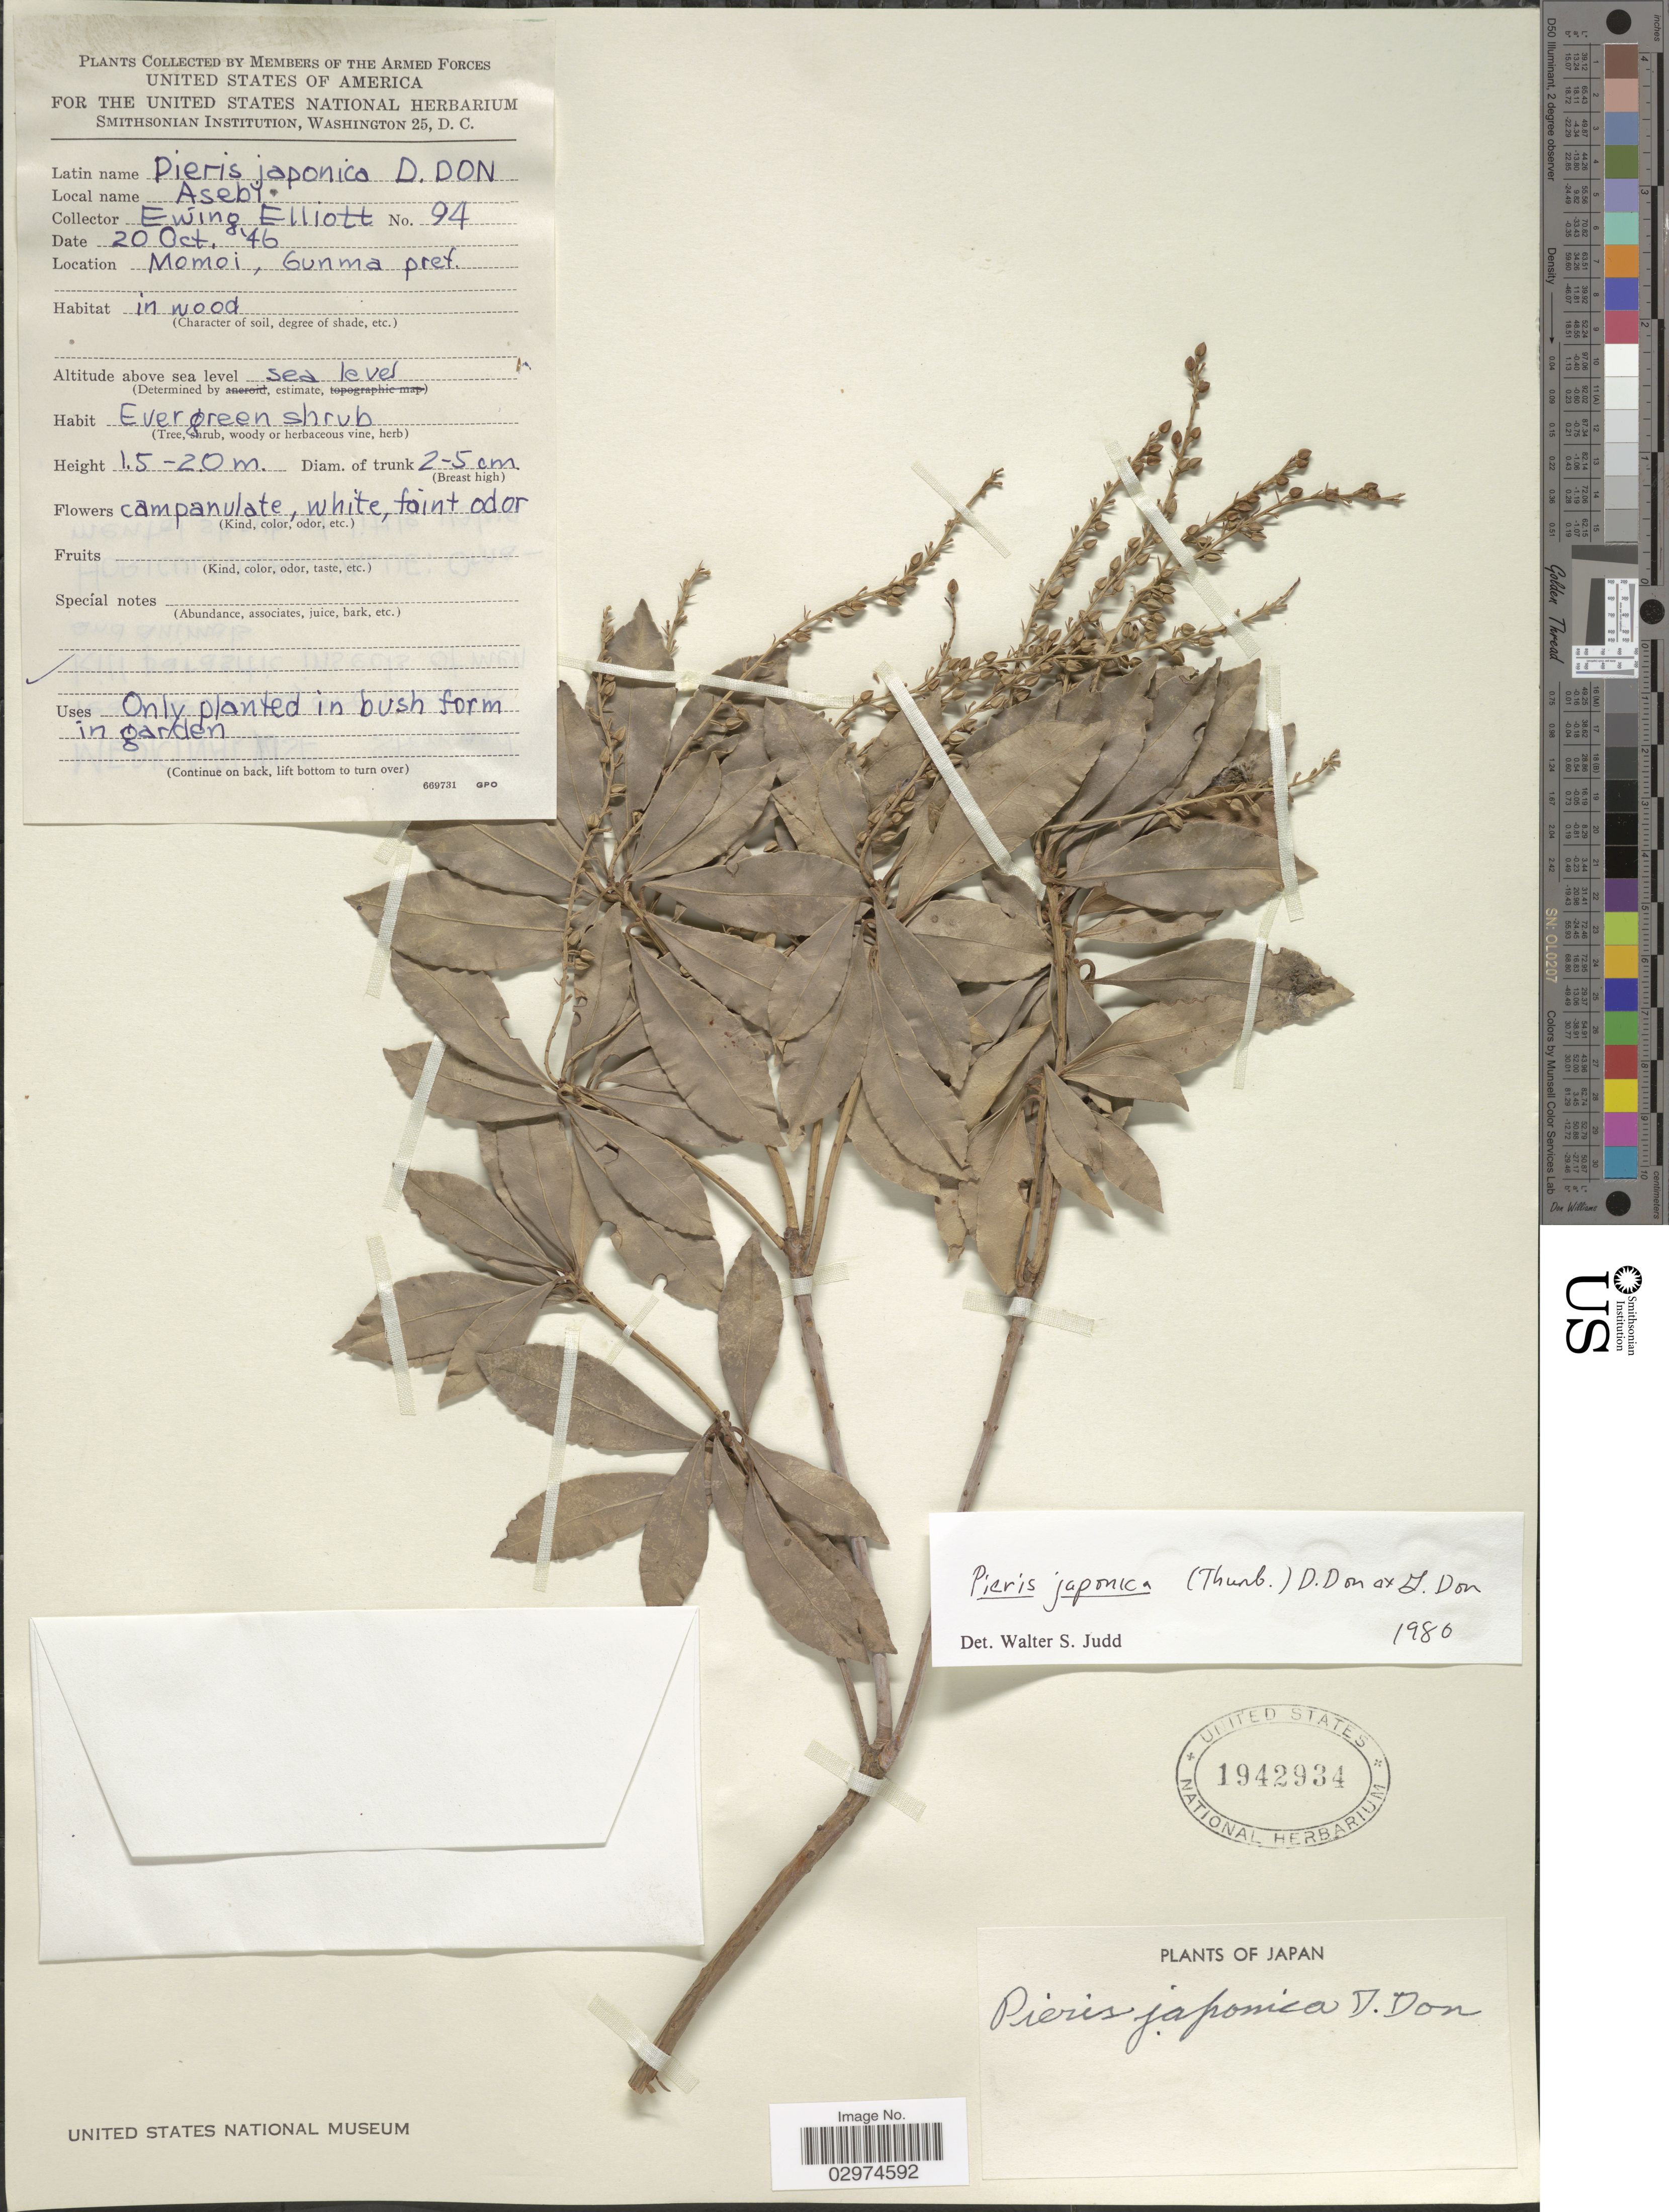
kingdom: Plantae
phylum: Tracheophyta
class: Magnoliopsida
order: Ericales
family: Ericaceae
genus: Pieris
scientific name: Pieris japonica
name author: (Thunb.) D. Don ex G. Don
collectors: E. Elliott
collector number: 94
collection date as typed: Transcribed d/m/y: 20/10/46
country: Japan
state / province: Gunma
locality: Momoi, Gunma pref.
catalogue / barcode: US 1942934